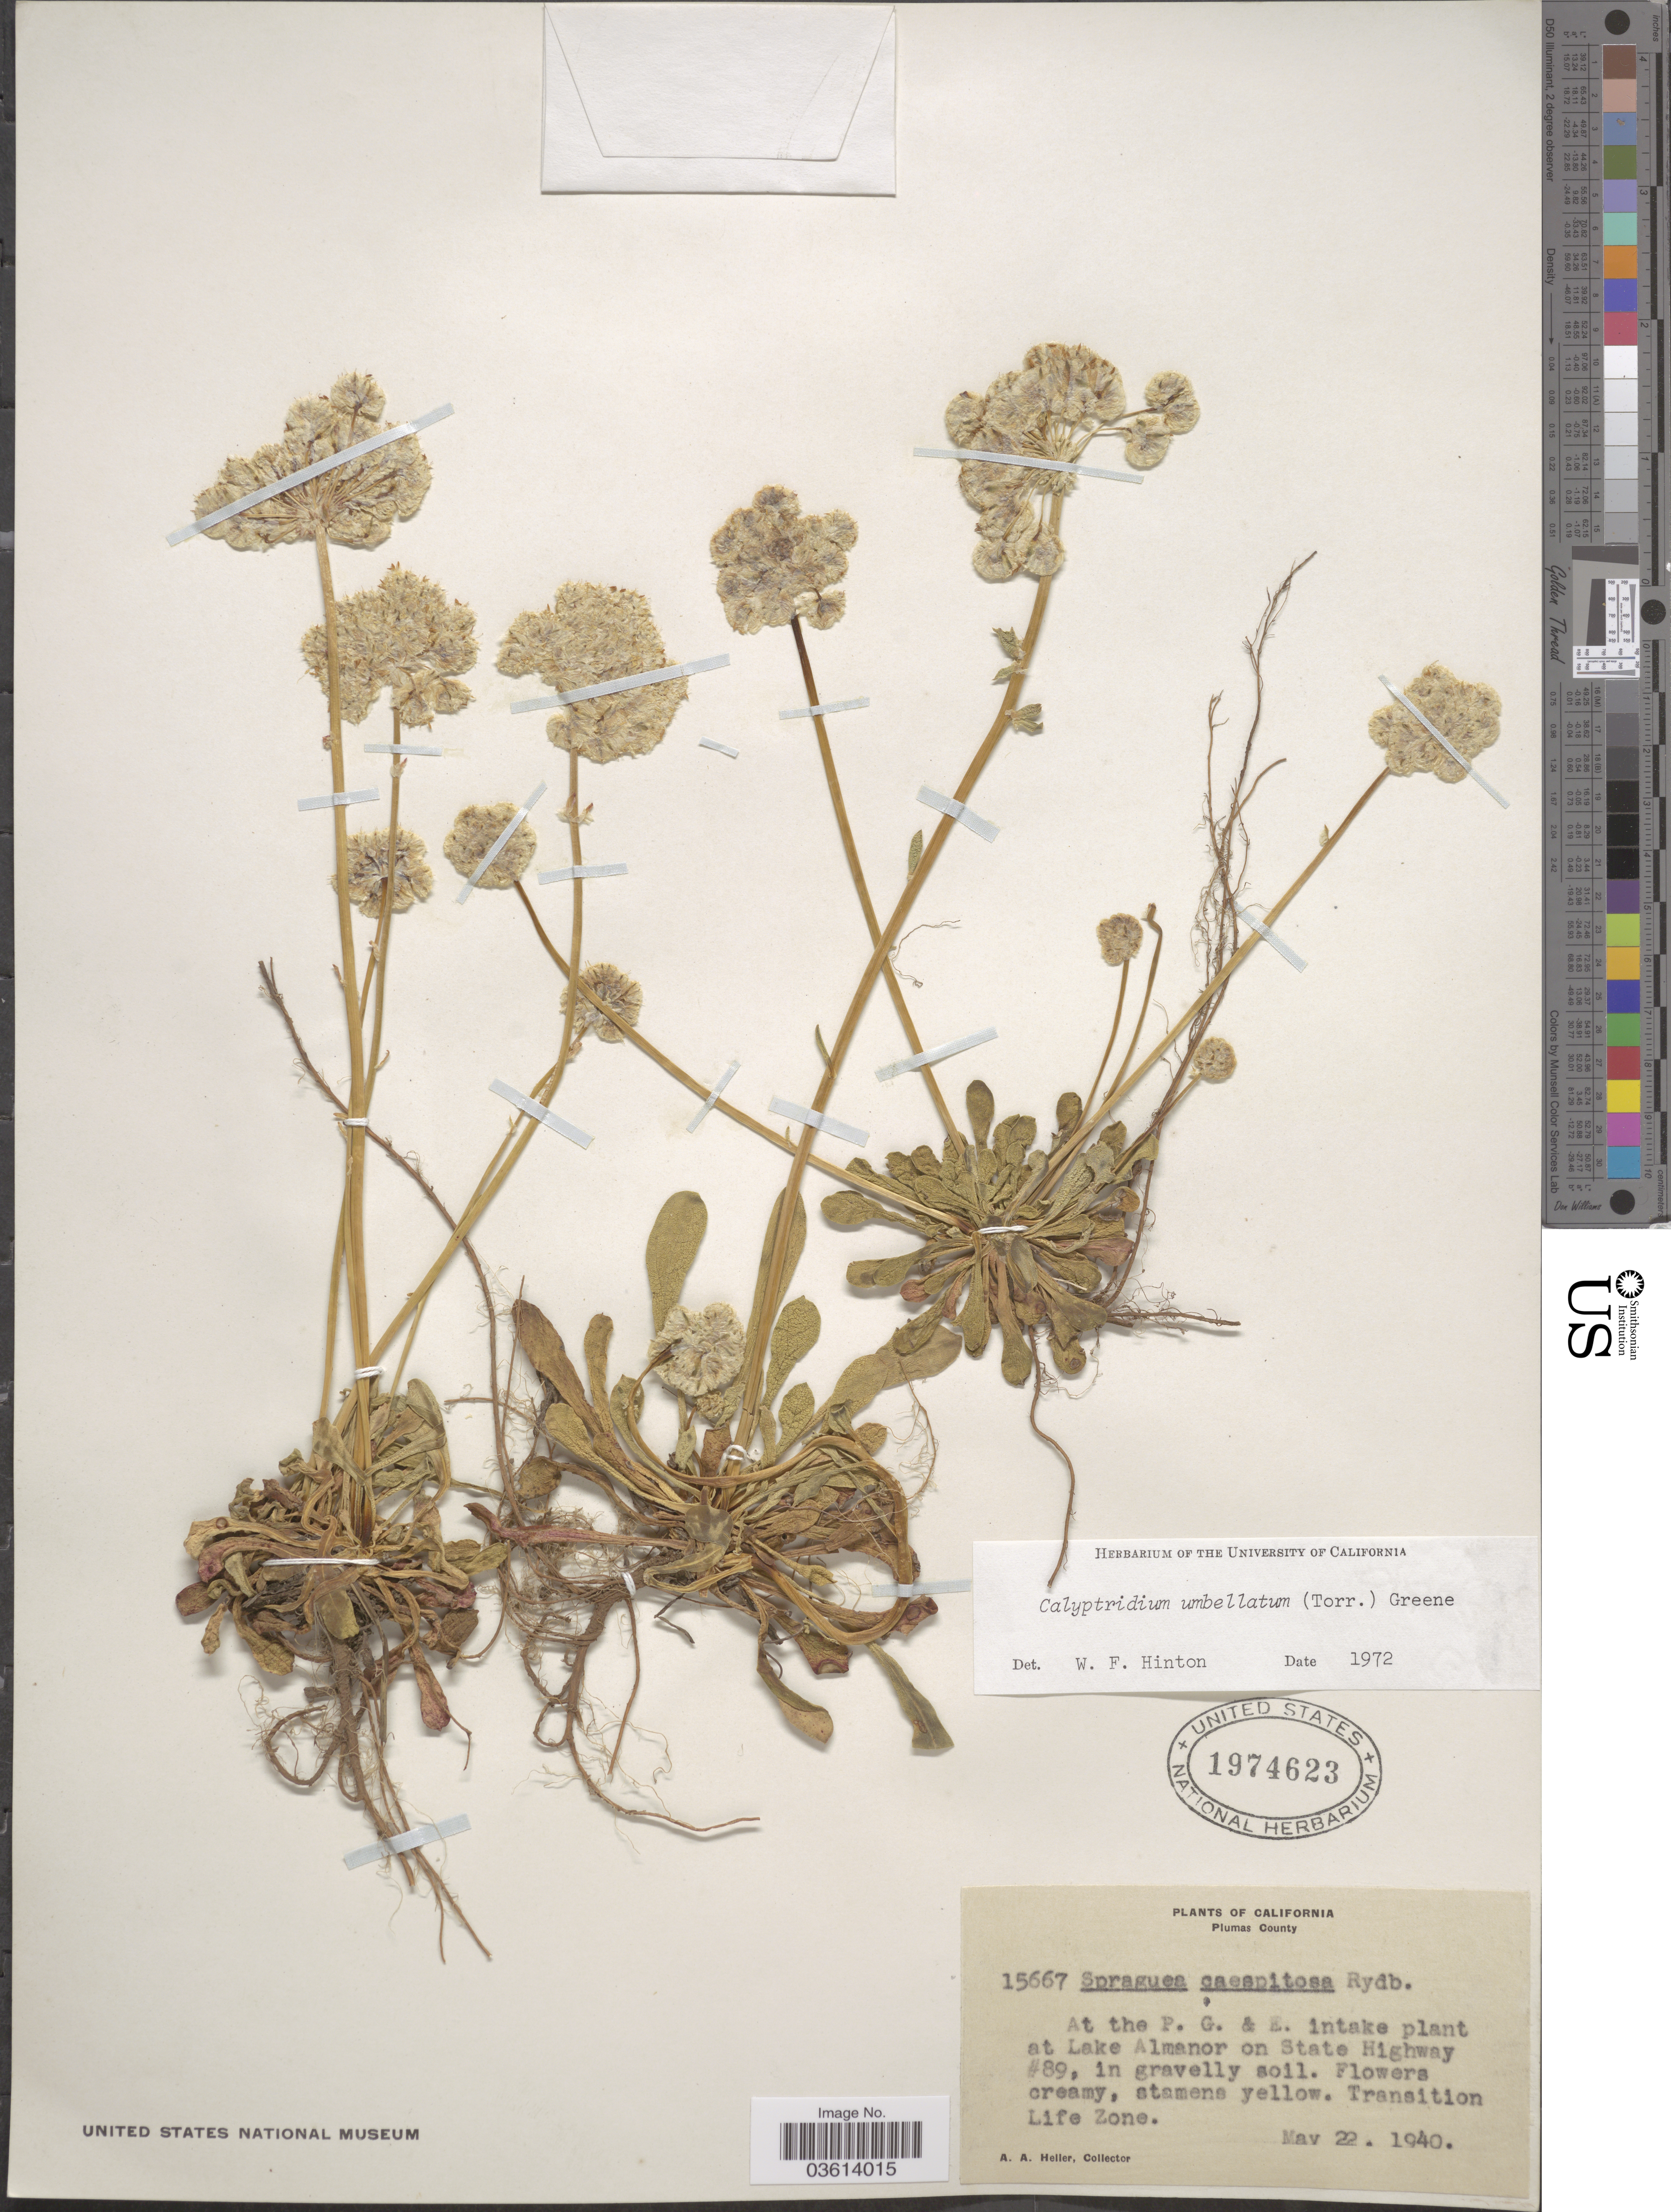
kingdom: Plantae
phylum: Tracheophyta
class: Magnoliopsida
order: Caryophyllales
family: Montiaceae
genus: Calyptridium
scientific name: Calyptridium umbellatum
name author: (Torr.) Greene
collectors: A. A. Heller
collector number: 15667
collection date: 1940-05-22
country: United States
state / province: California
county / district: Plumas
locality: Plumas County. At the P.G. & E. intake plant at Lake Almanor on State Highway #89. Transition Life Zone.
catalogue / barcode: US 1974623